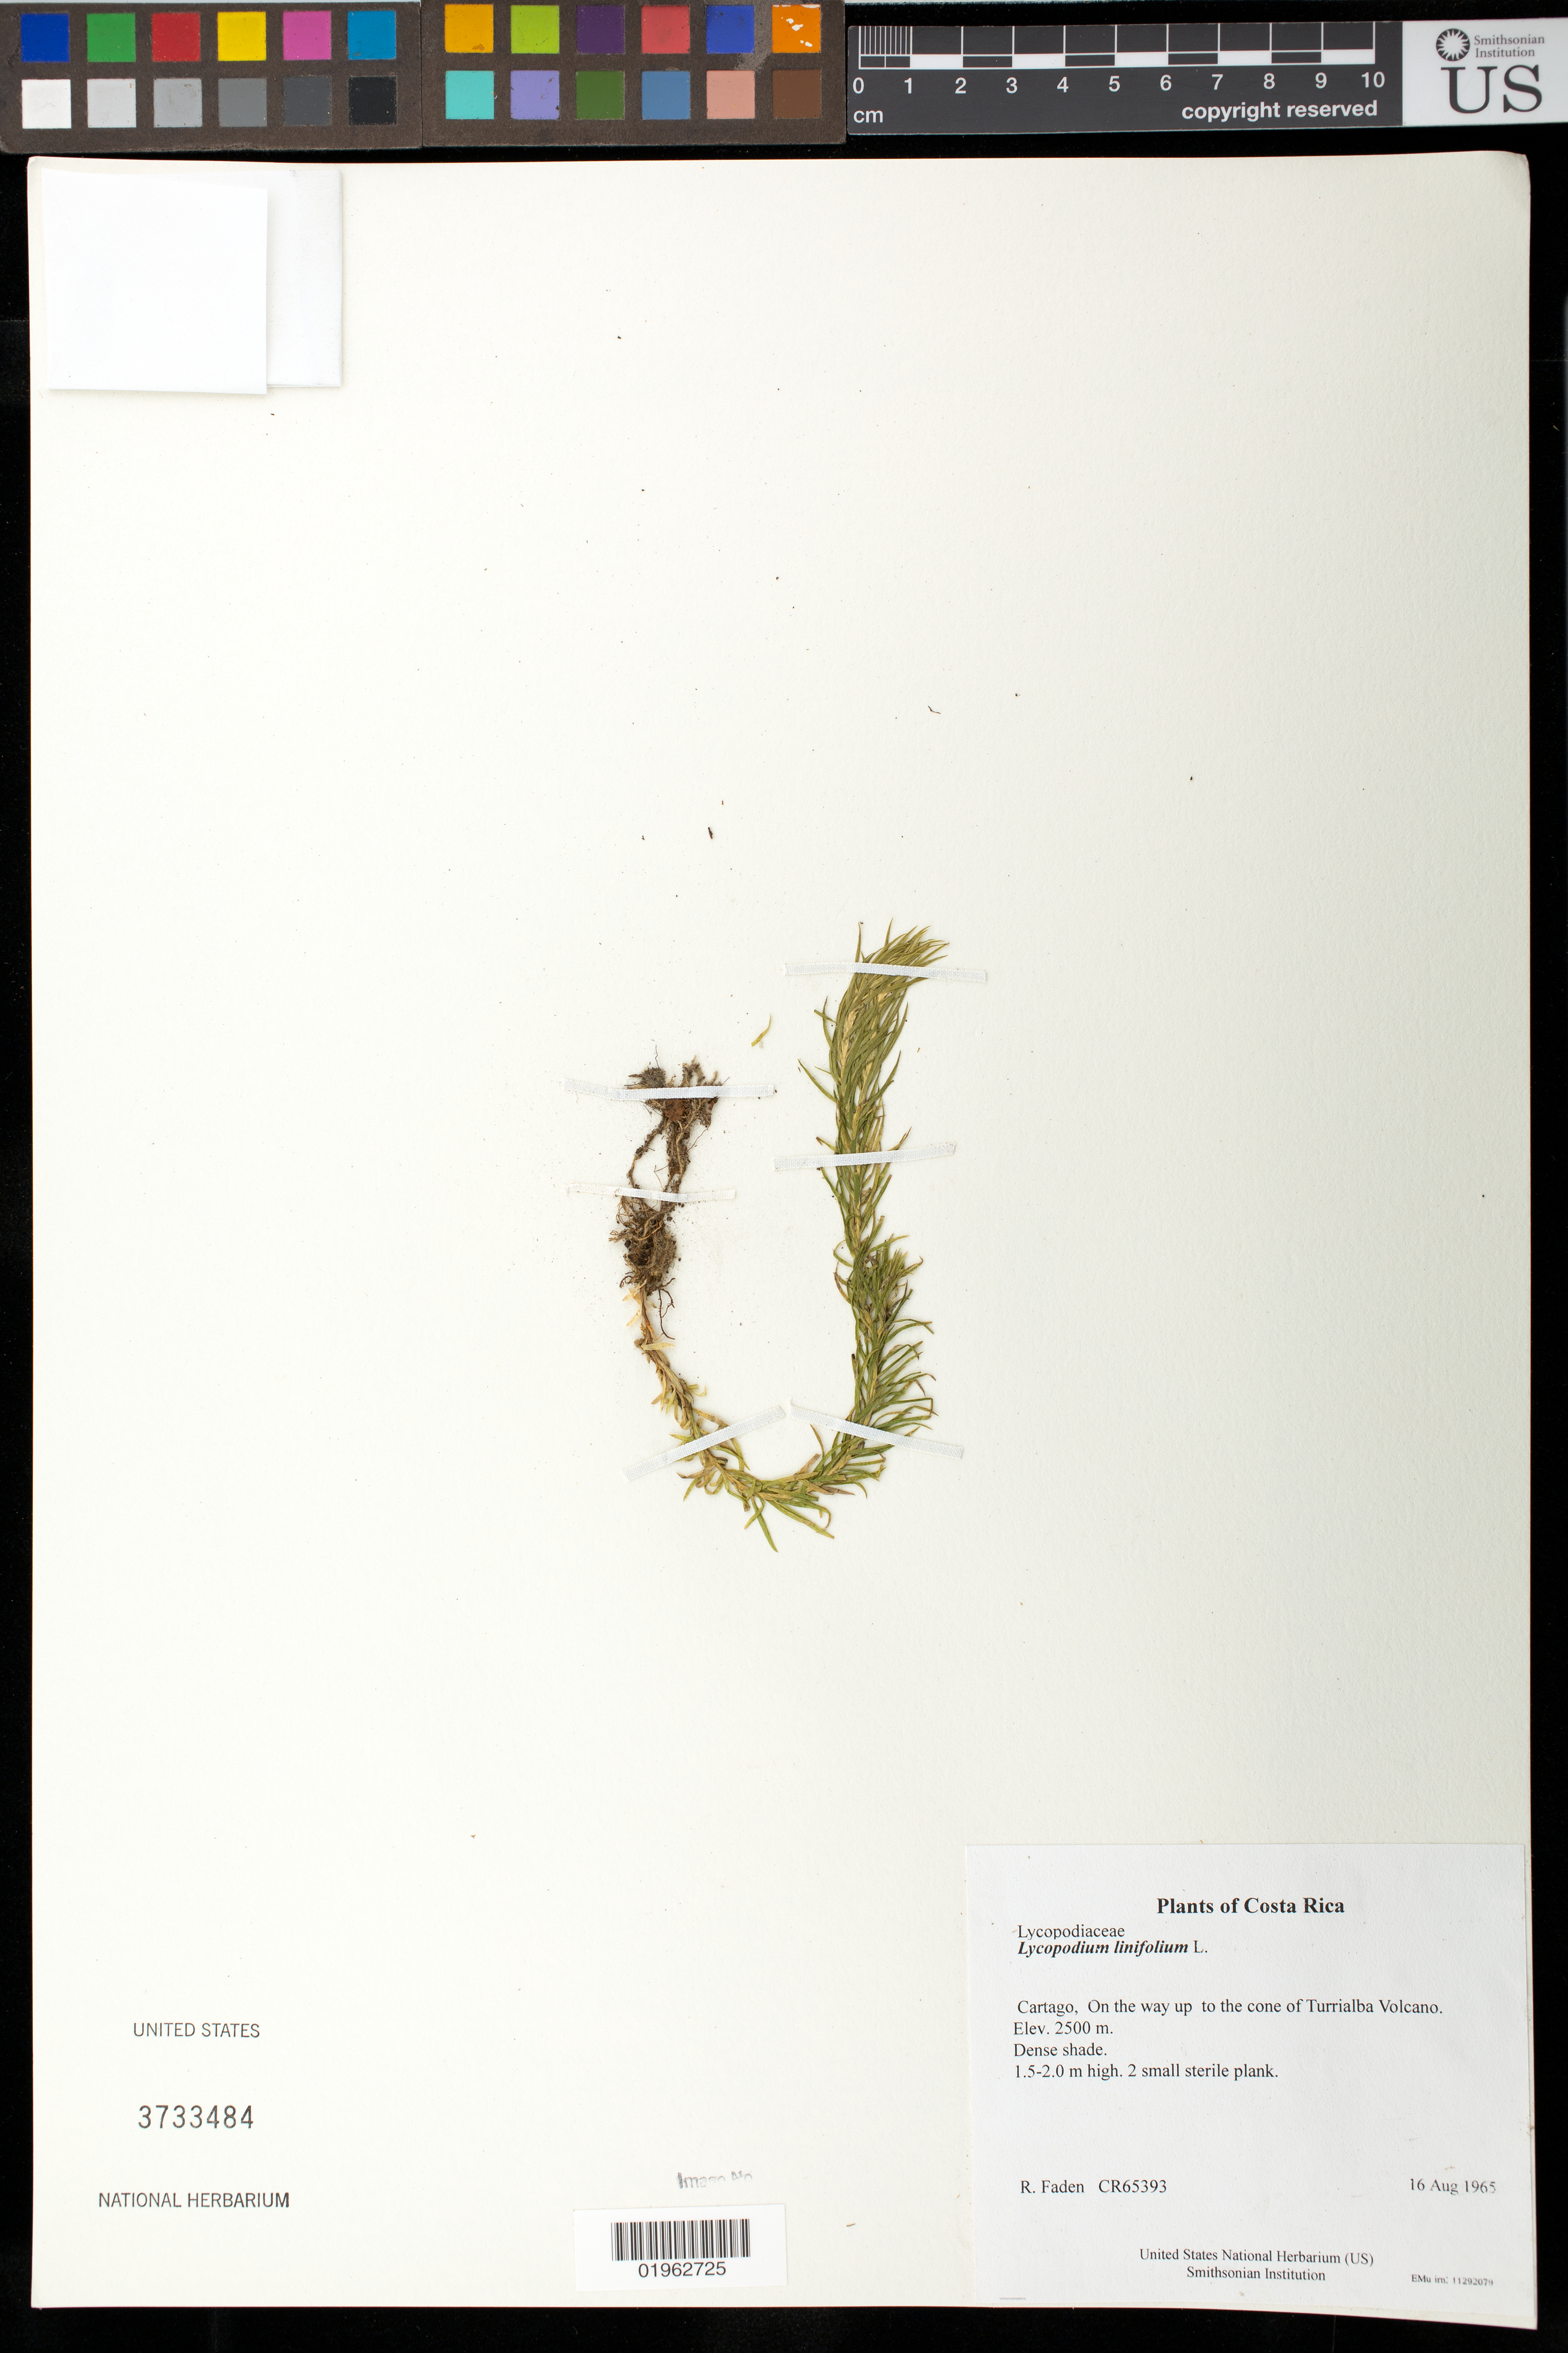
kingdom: Plantae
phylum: Tracheophyta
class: Lycopodiopsida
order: Lycopodiales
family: Lycopodiaceae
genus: Phlegmariurus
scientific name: Phlegmariurus linifolius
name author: (L.) B. Øllg.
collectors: R. B. Faden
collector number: CR65393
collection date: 1965-08-16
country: Costa Rica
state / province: Cartago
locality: On the way up to the cone of Turrialba Volcano.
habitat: Dense shade.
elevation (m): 2500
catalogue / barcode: US 3733484